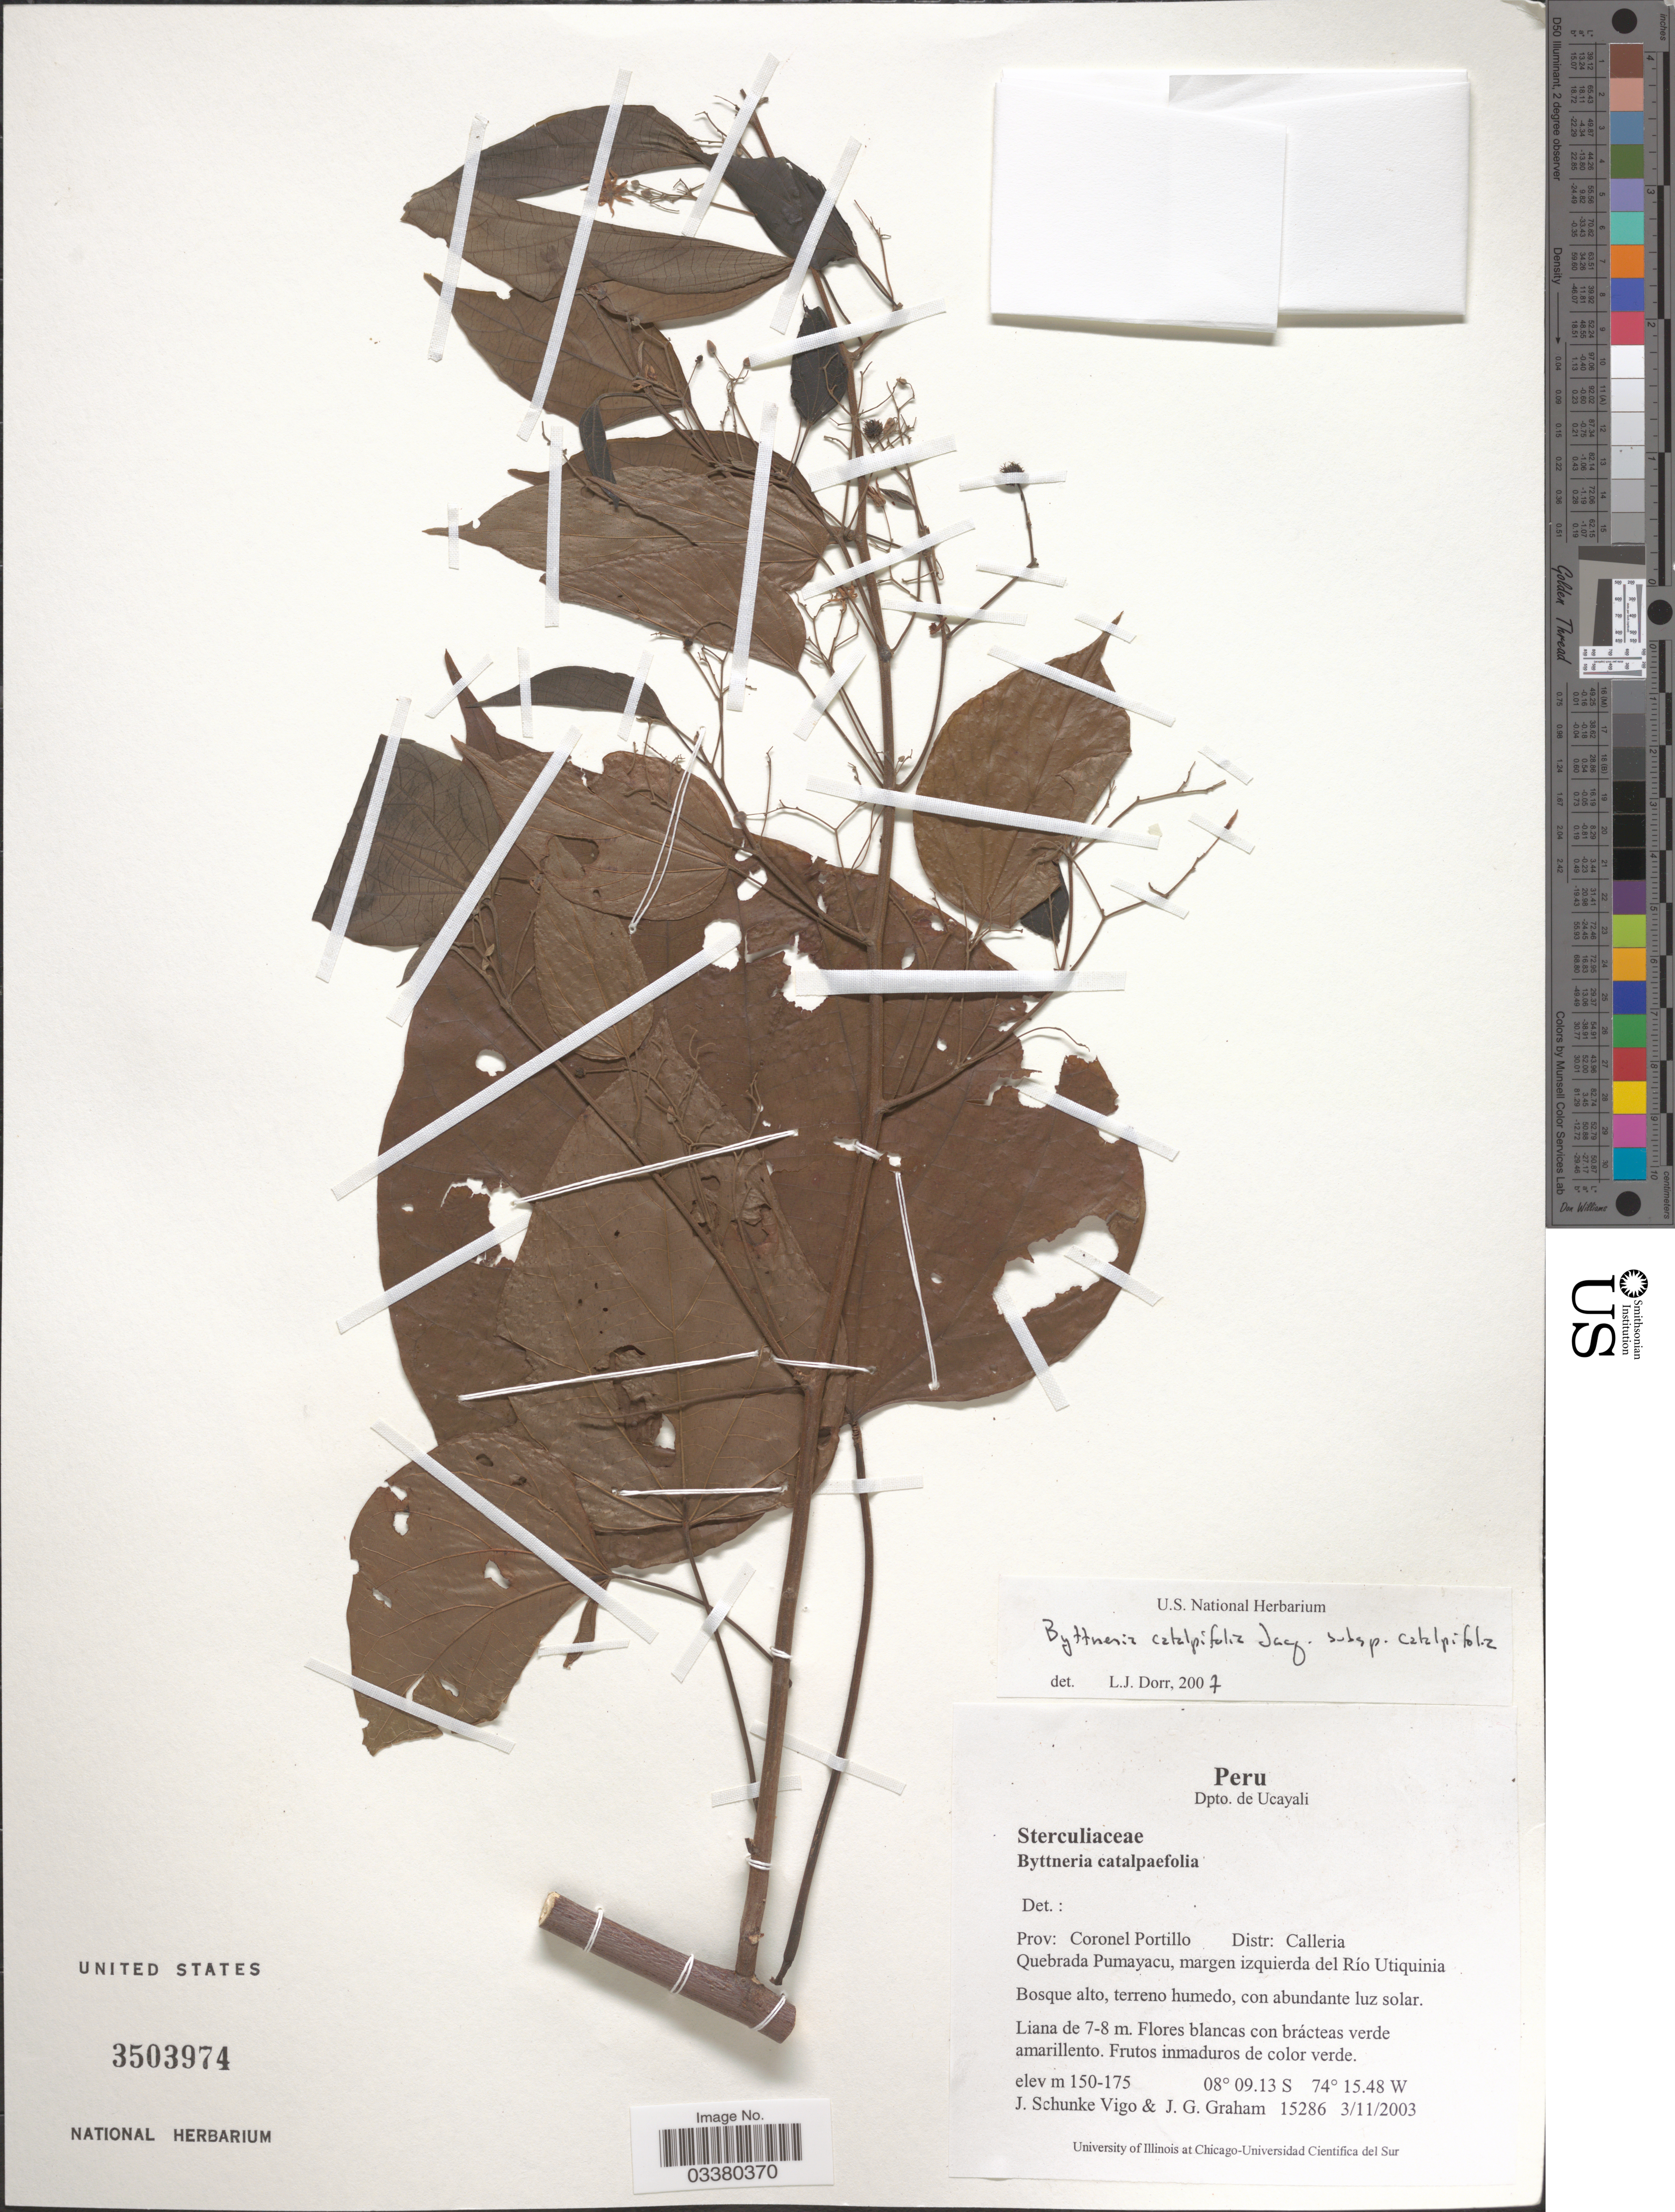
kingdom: Plantae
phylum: Tracheophyta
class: Magnoliopsida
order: Malvales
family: Malvaceae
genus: Byttneria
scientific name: Byttneria catalpifolia subsp. catalpifolia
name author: Jacq.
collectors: J. Schunke Vigo & J. Graham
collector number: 15286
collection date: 2003-11-03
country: Peru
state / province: Ucayali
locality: Dpto. de Ucayali. Prov. Coronel Portillo. Distr: Calleria. Quebrada Pumayacu, margen izquierda del Río Utiquinia.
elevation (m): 150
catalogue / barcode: US 3503974